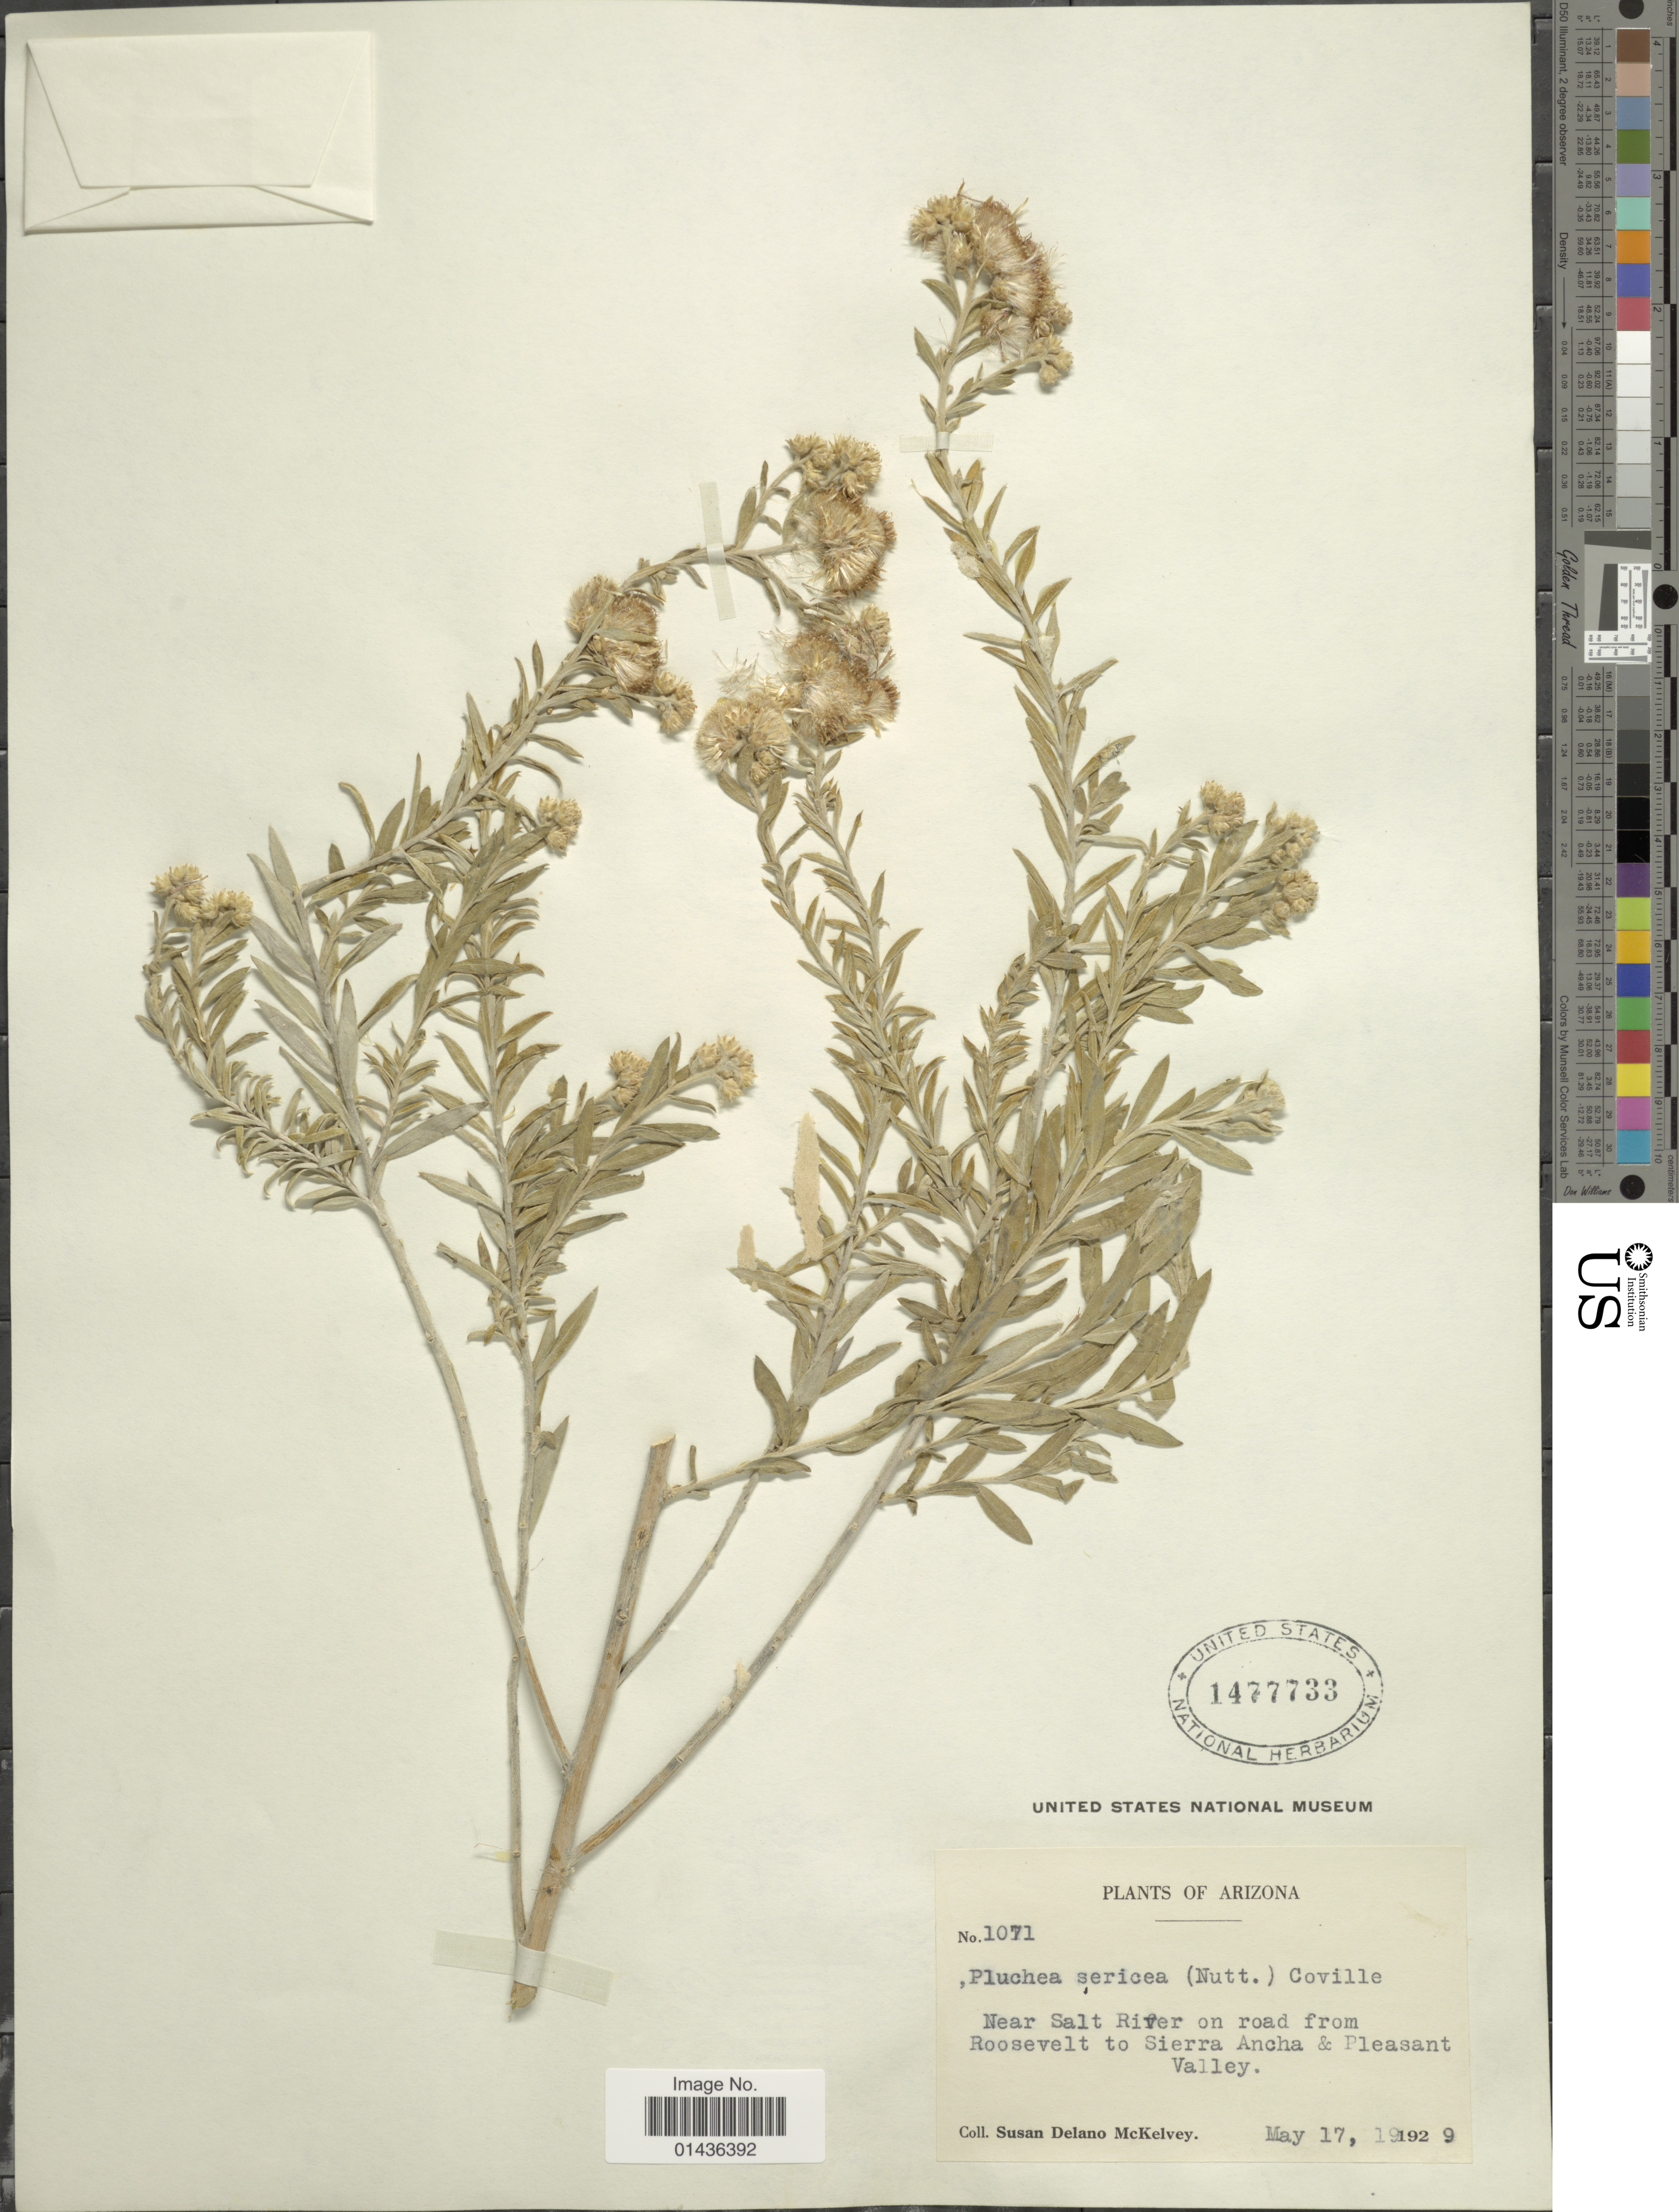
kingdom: Plantae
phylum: Tracheophyta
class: Magnoliopsida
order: Asterales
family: Asteraceae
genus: Pluchea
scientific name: Pluchea sericea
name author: (Nutt.) Coville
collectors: S. A. McKelvey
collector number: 1071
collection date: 1929-05-17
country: United States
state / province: Arizona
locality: Near Salt River on road from Roosevelt to Sierra Ancha & Pleasant Valley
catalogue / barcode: US 1477733